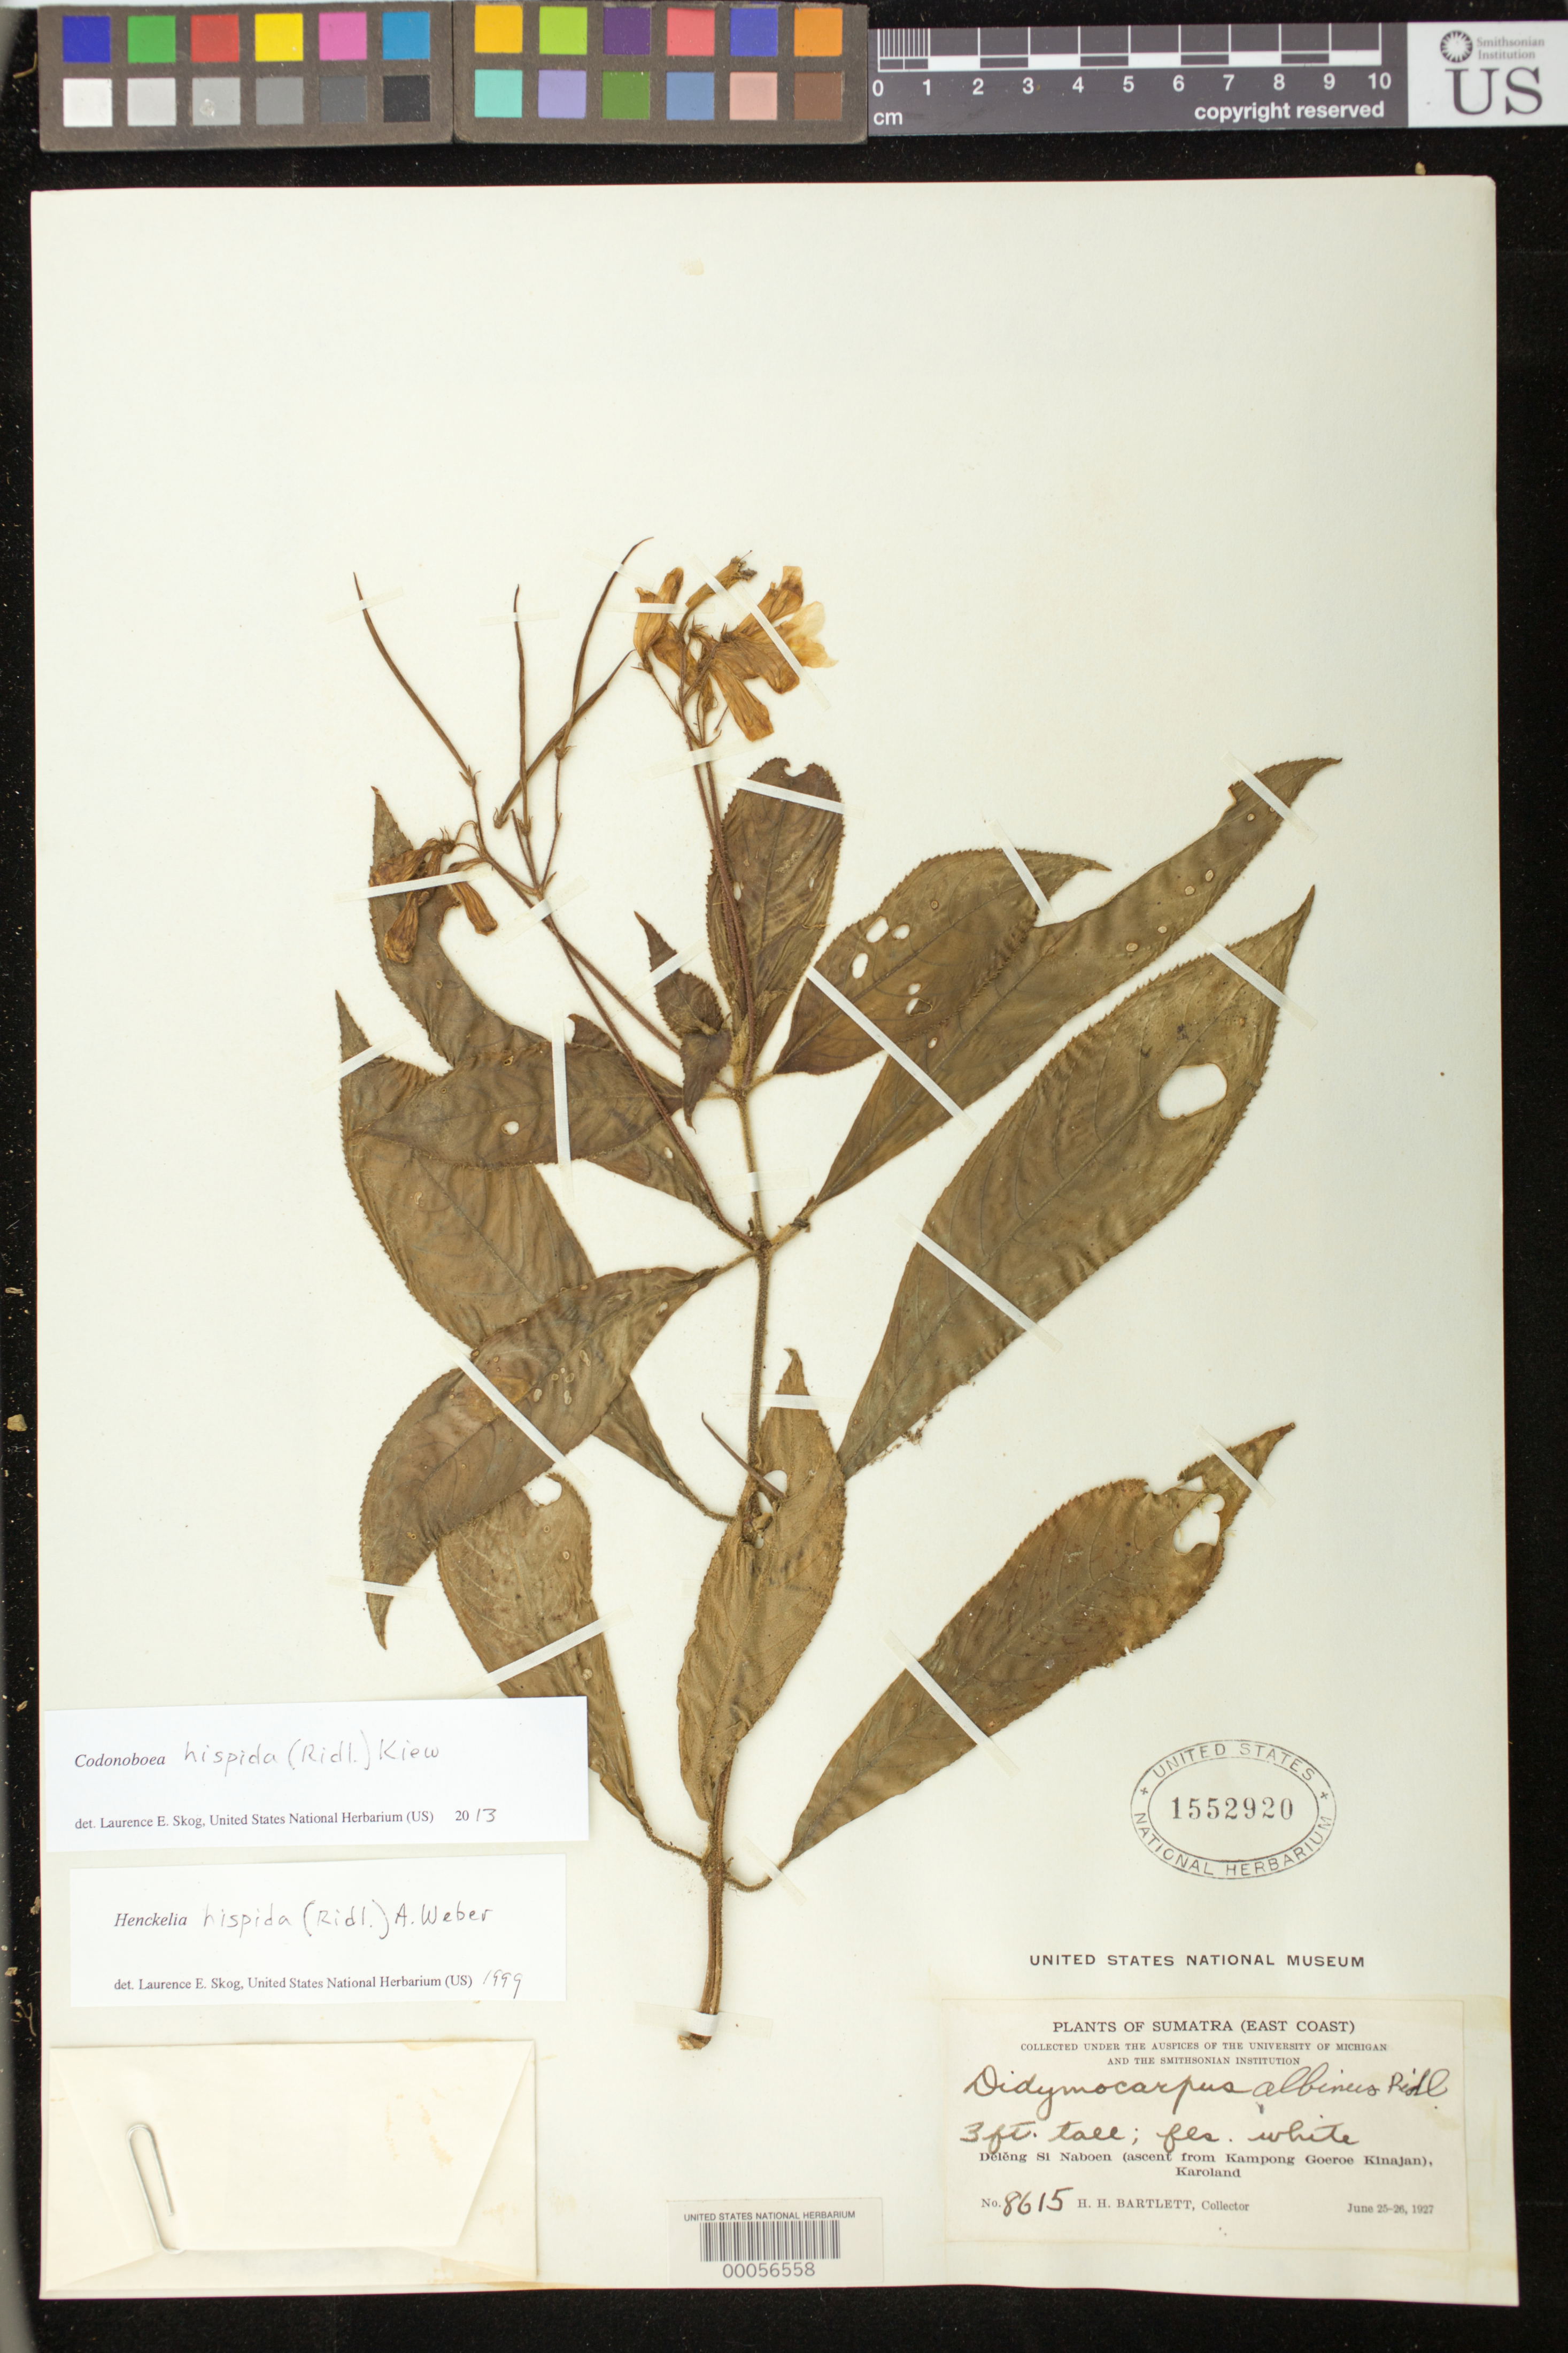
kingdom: Plantae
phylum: Tracheophyta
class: Magnoliopsida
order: Lamiales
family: Gesneriaceae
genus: Codonoboea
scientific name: Codonoboea hispida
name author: (Ridl.) Kiew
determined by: Skog, Laurence E.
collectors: H. H. Bartlett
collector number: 8615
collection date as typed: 25-26 Jun 1927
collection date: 1927-06-25/1927-06-26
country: Indonesia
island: Sumatra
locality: Deleng si naboen (ascent from kampong goeroe kinajan), karoland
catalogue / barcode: US 1552920